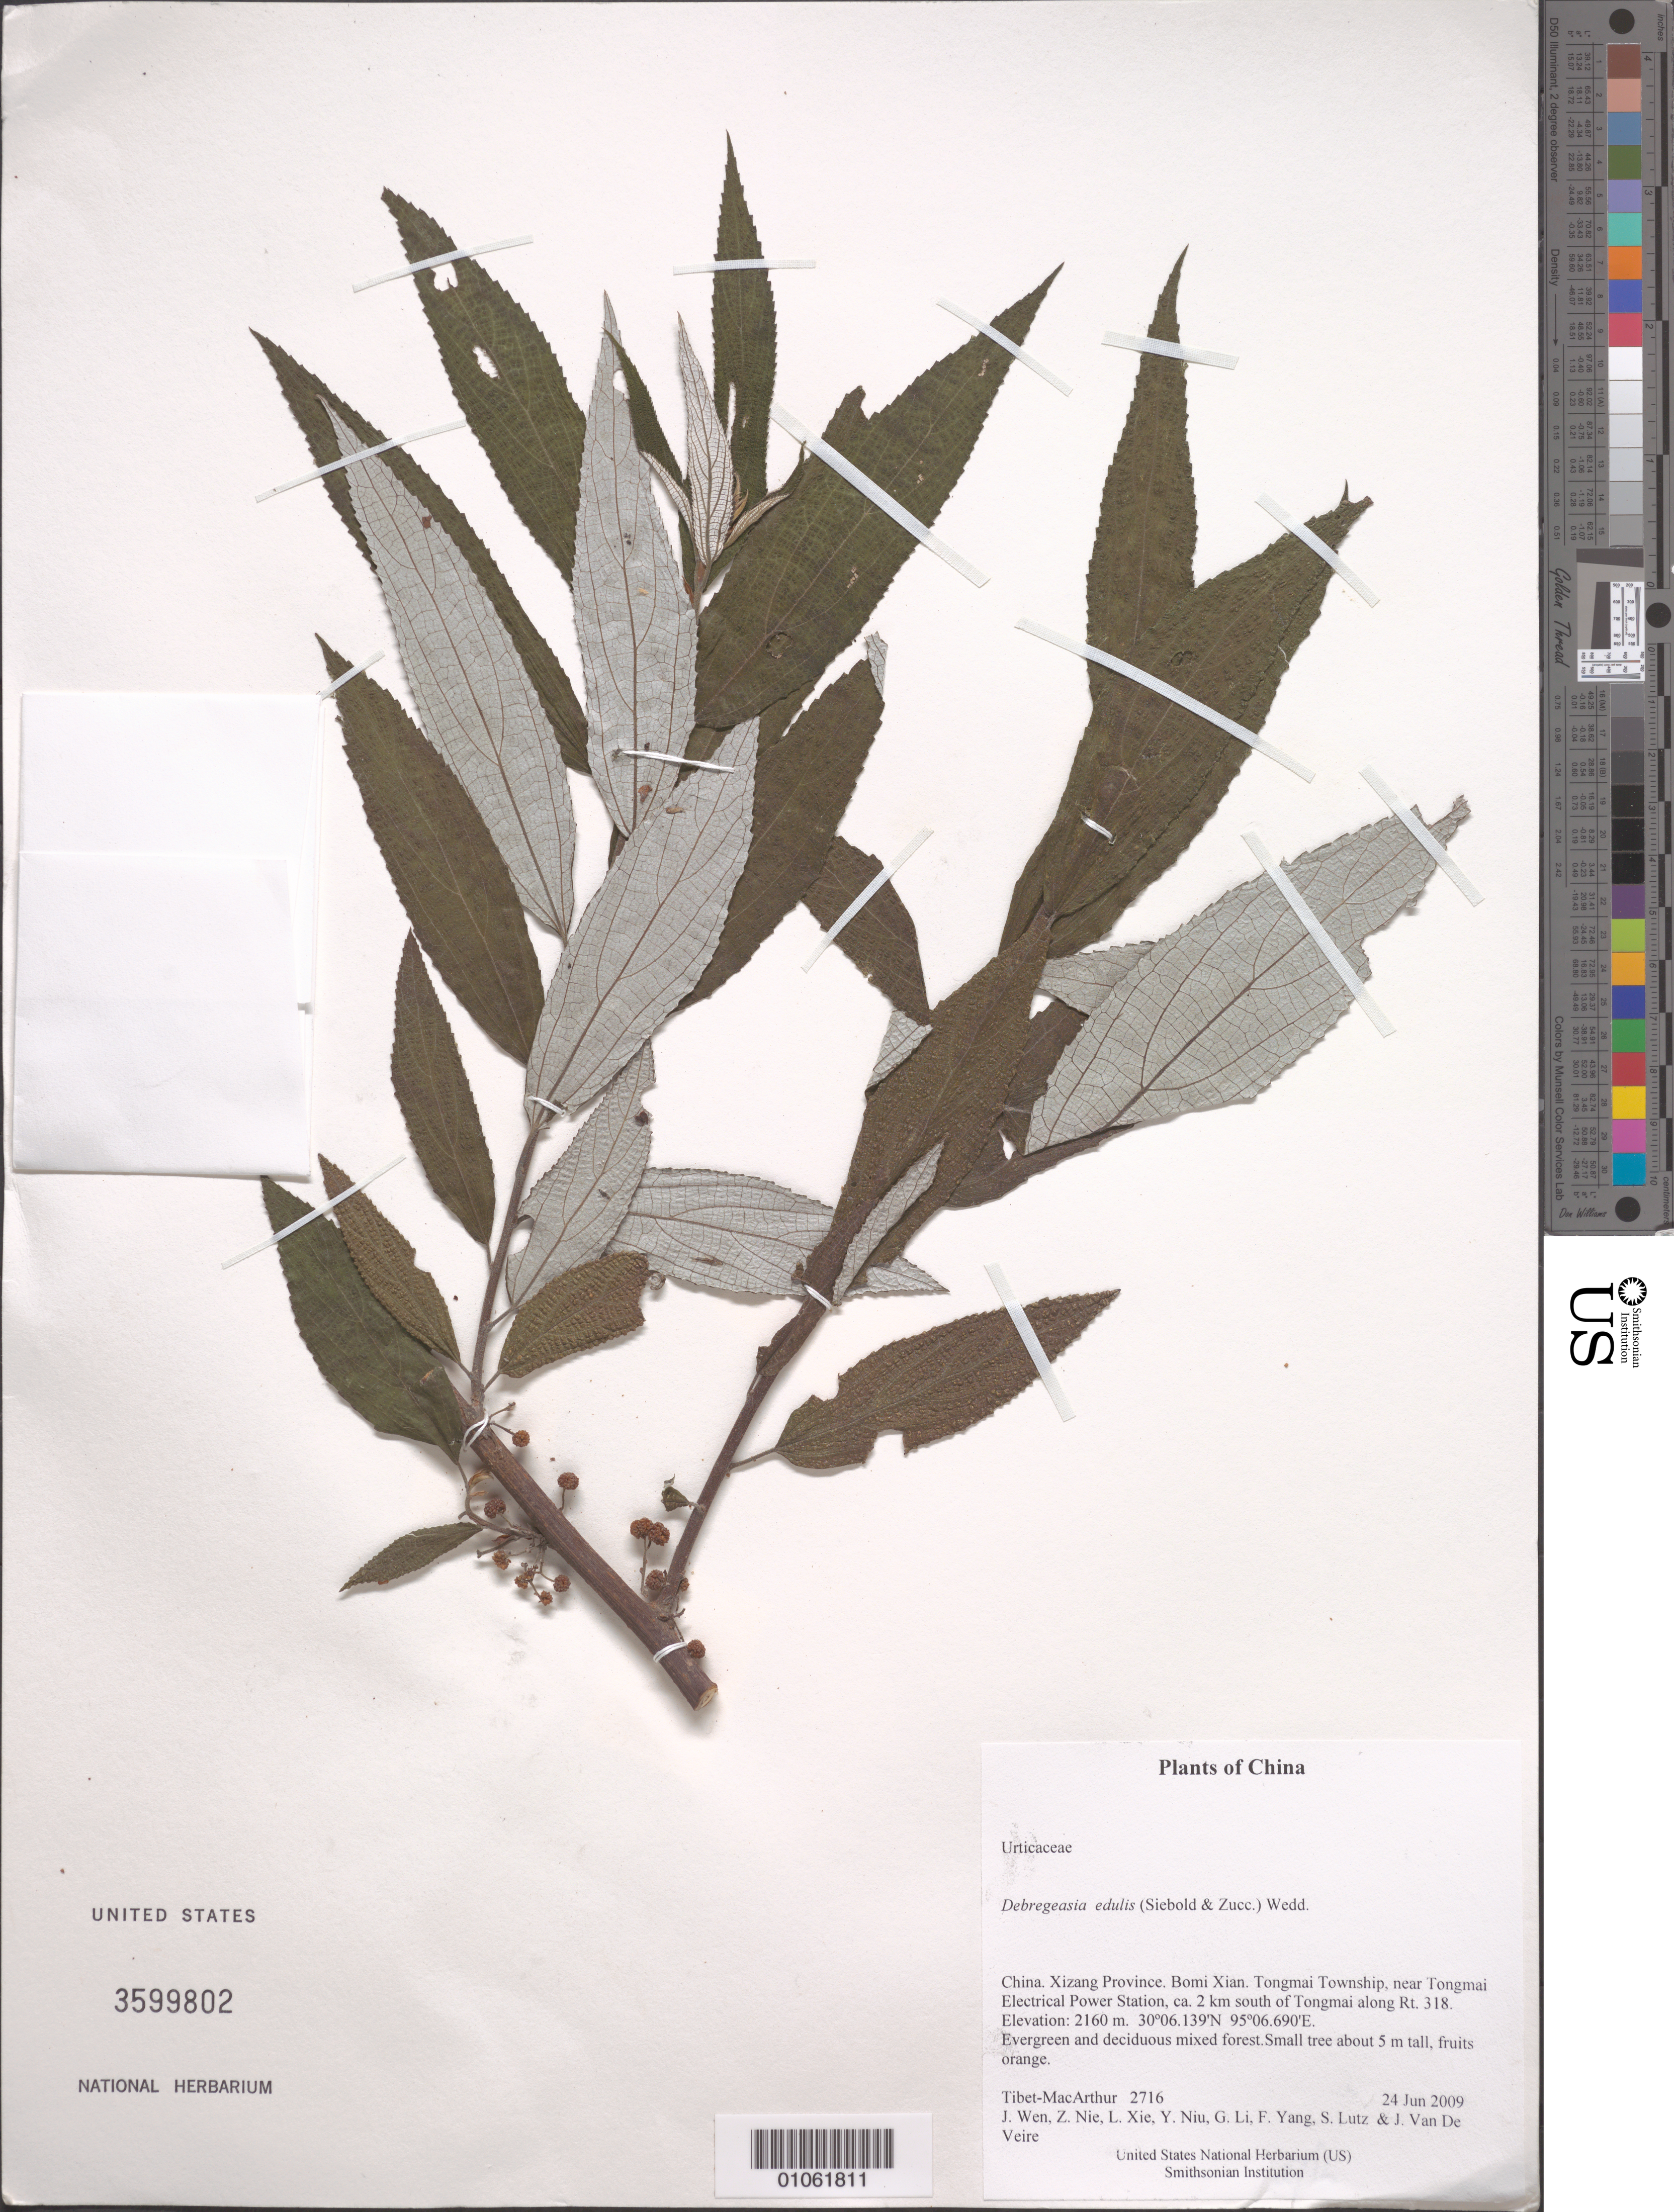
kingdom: Plantae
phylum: Tracheophyta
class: Magnoliopsida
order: Rosales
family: Urticaceae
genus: Debregeasia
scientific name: Debregeasia edulis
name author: (Siebold & Zucc.) Wedd.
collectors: Tibet-MacArthur, J. Wen, Z. Nie, L. Xie, Y. Niu, G. Li, F. Yang, S. Lutz & J. Van De Veire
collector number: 2716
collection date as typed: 24 Jun 2009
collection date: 2009-06-24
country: China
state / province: Xizang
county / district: Bomi Xian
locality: Tongmai Township, near Tongmai Electrical Power Station, ca. 2 km south of Tongmai along Rt. 318.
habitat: Evergreen and deciduous mixed forest.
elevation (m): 2160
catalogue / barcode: US 3599802